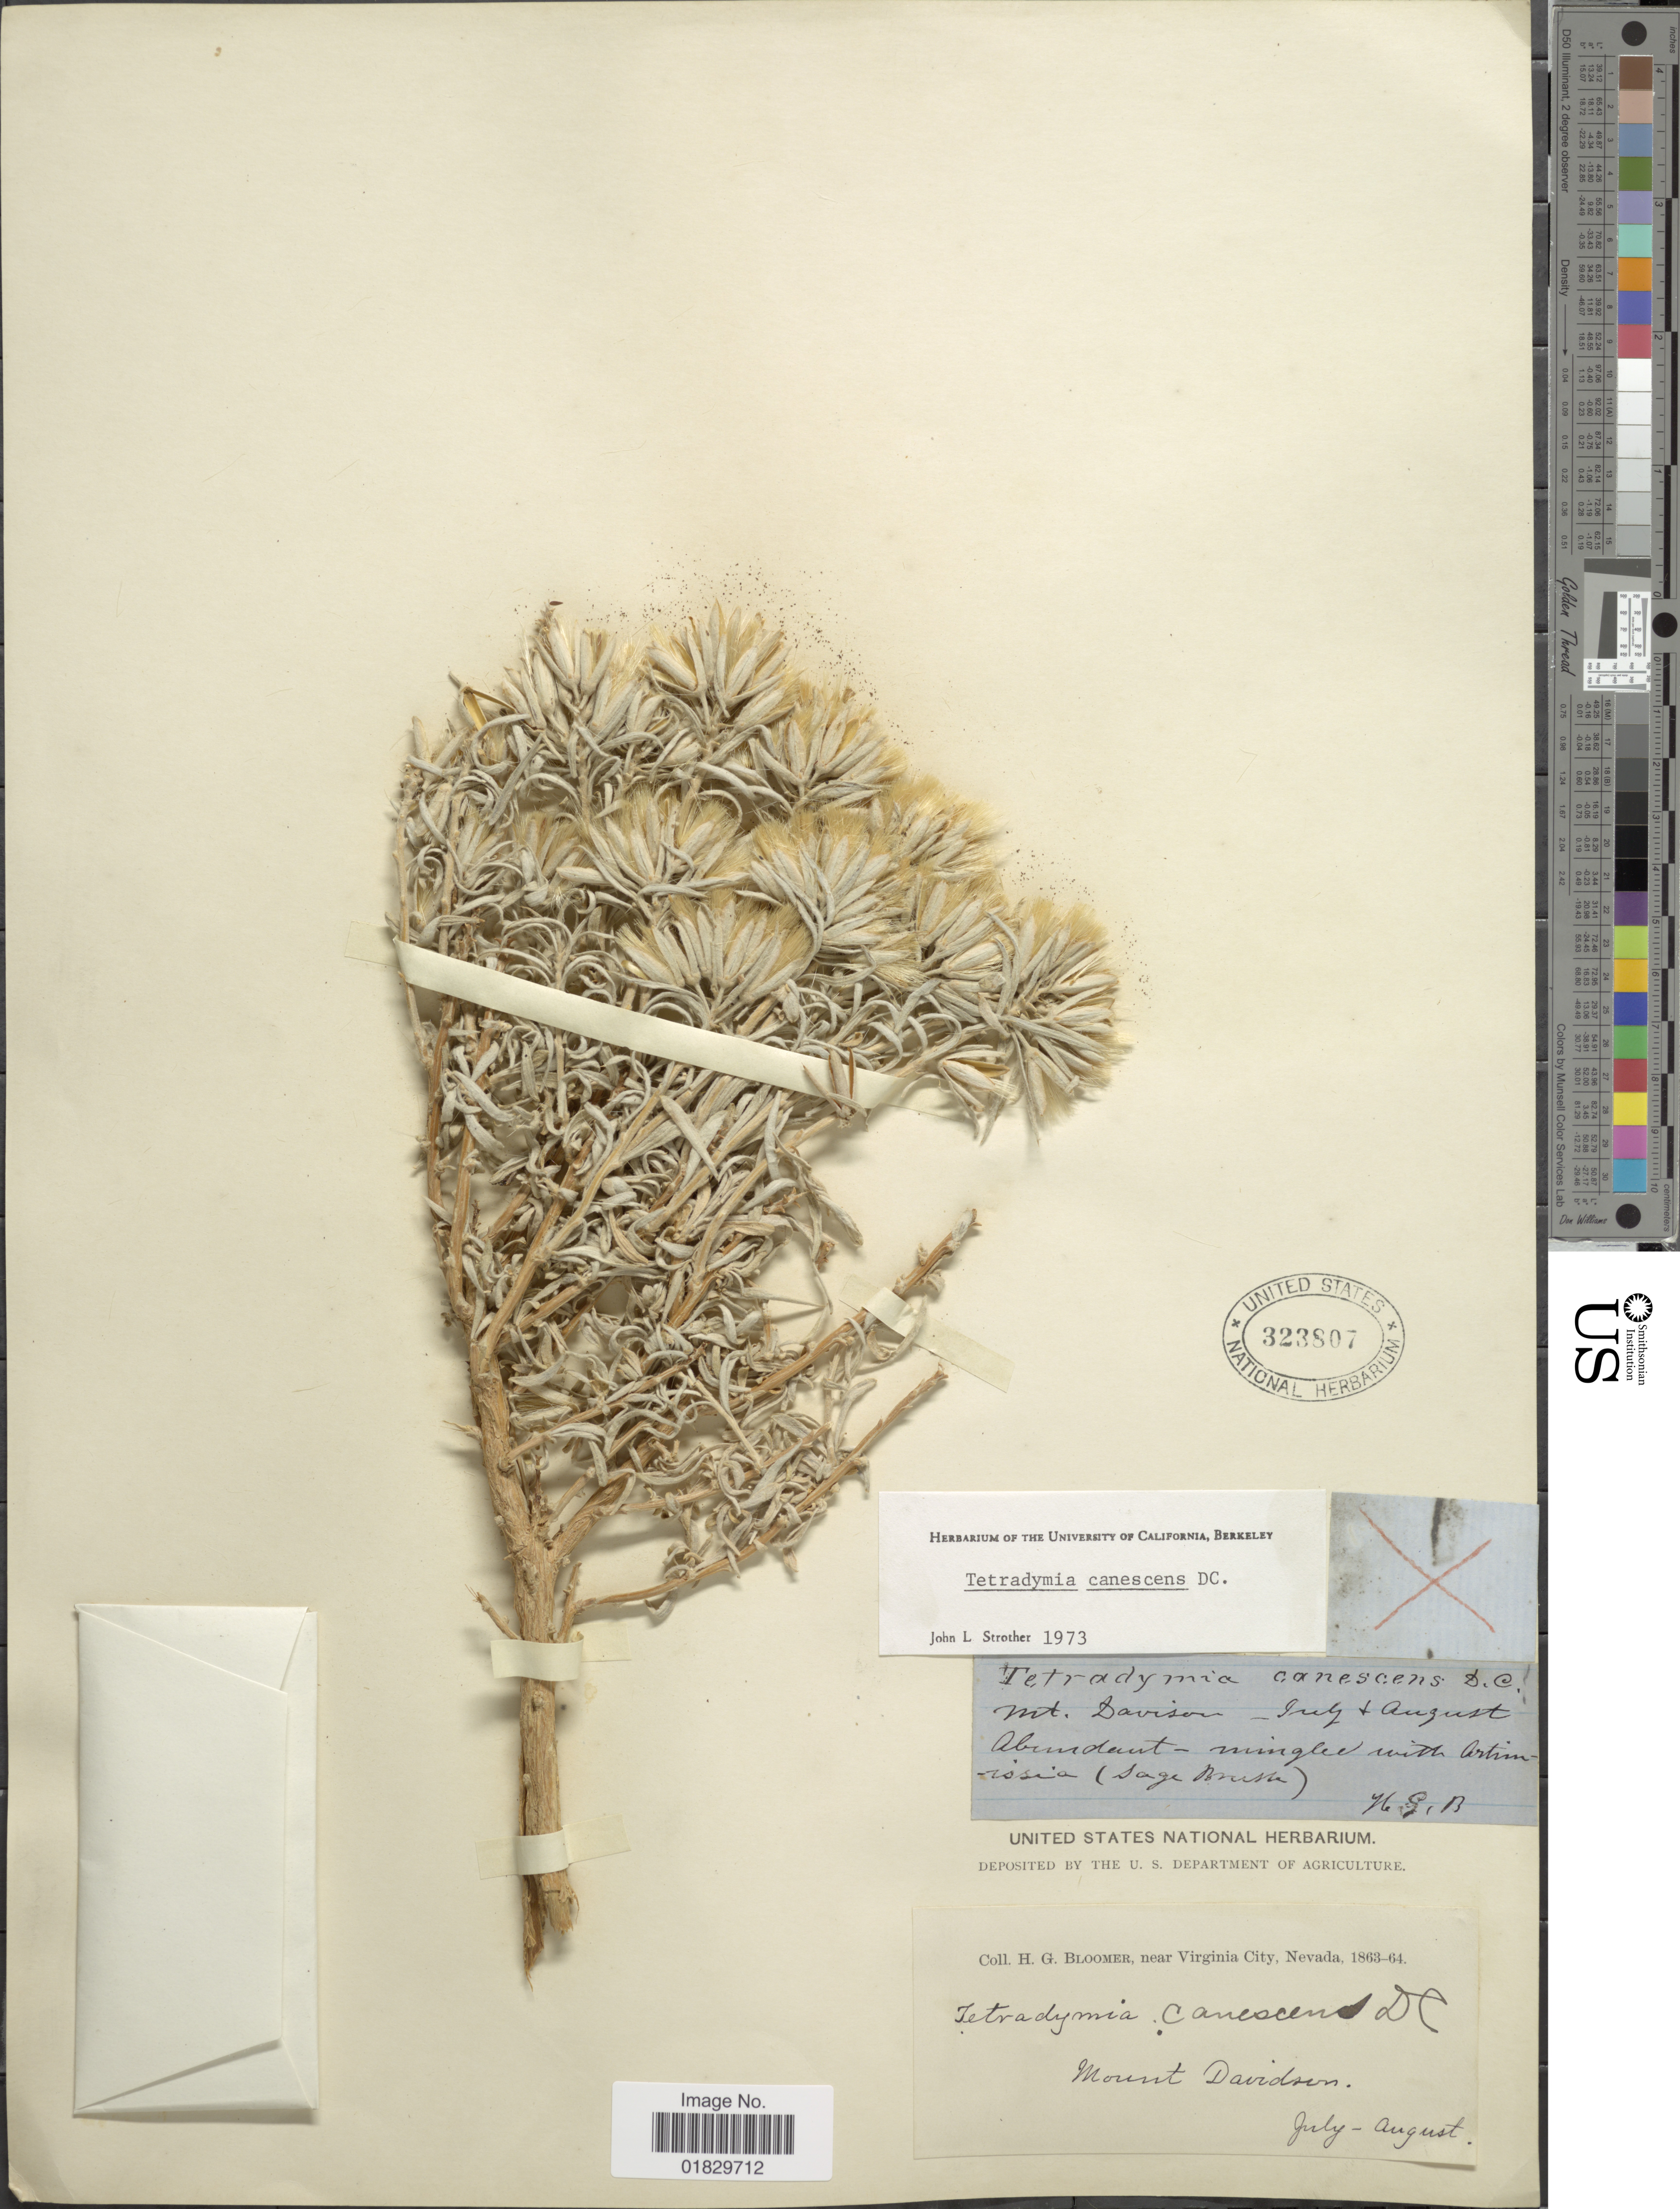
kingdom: Plantae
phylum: Tracheophyta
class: Magnoliopsida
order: Asterales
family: Asteraceae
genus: Tetradymia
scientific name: Tetradymia canescens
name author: DC.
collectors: H. Bloomer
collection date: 1863-07/1864-08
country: United States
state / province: Nevada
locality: Near Virginia City, Nevada. Mount Davidson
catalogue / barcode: US 323807